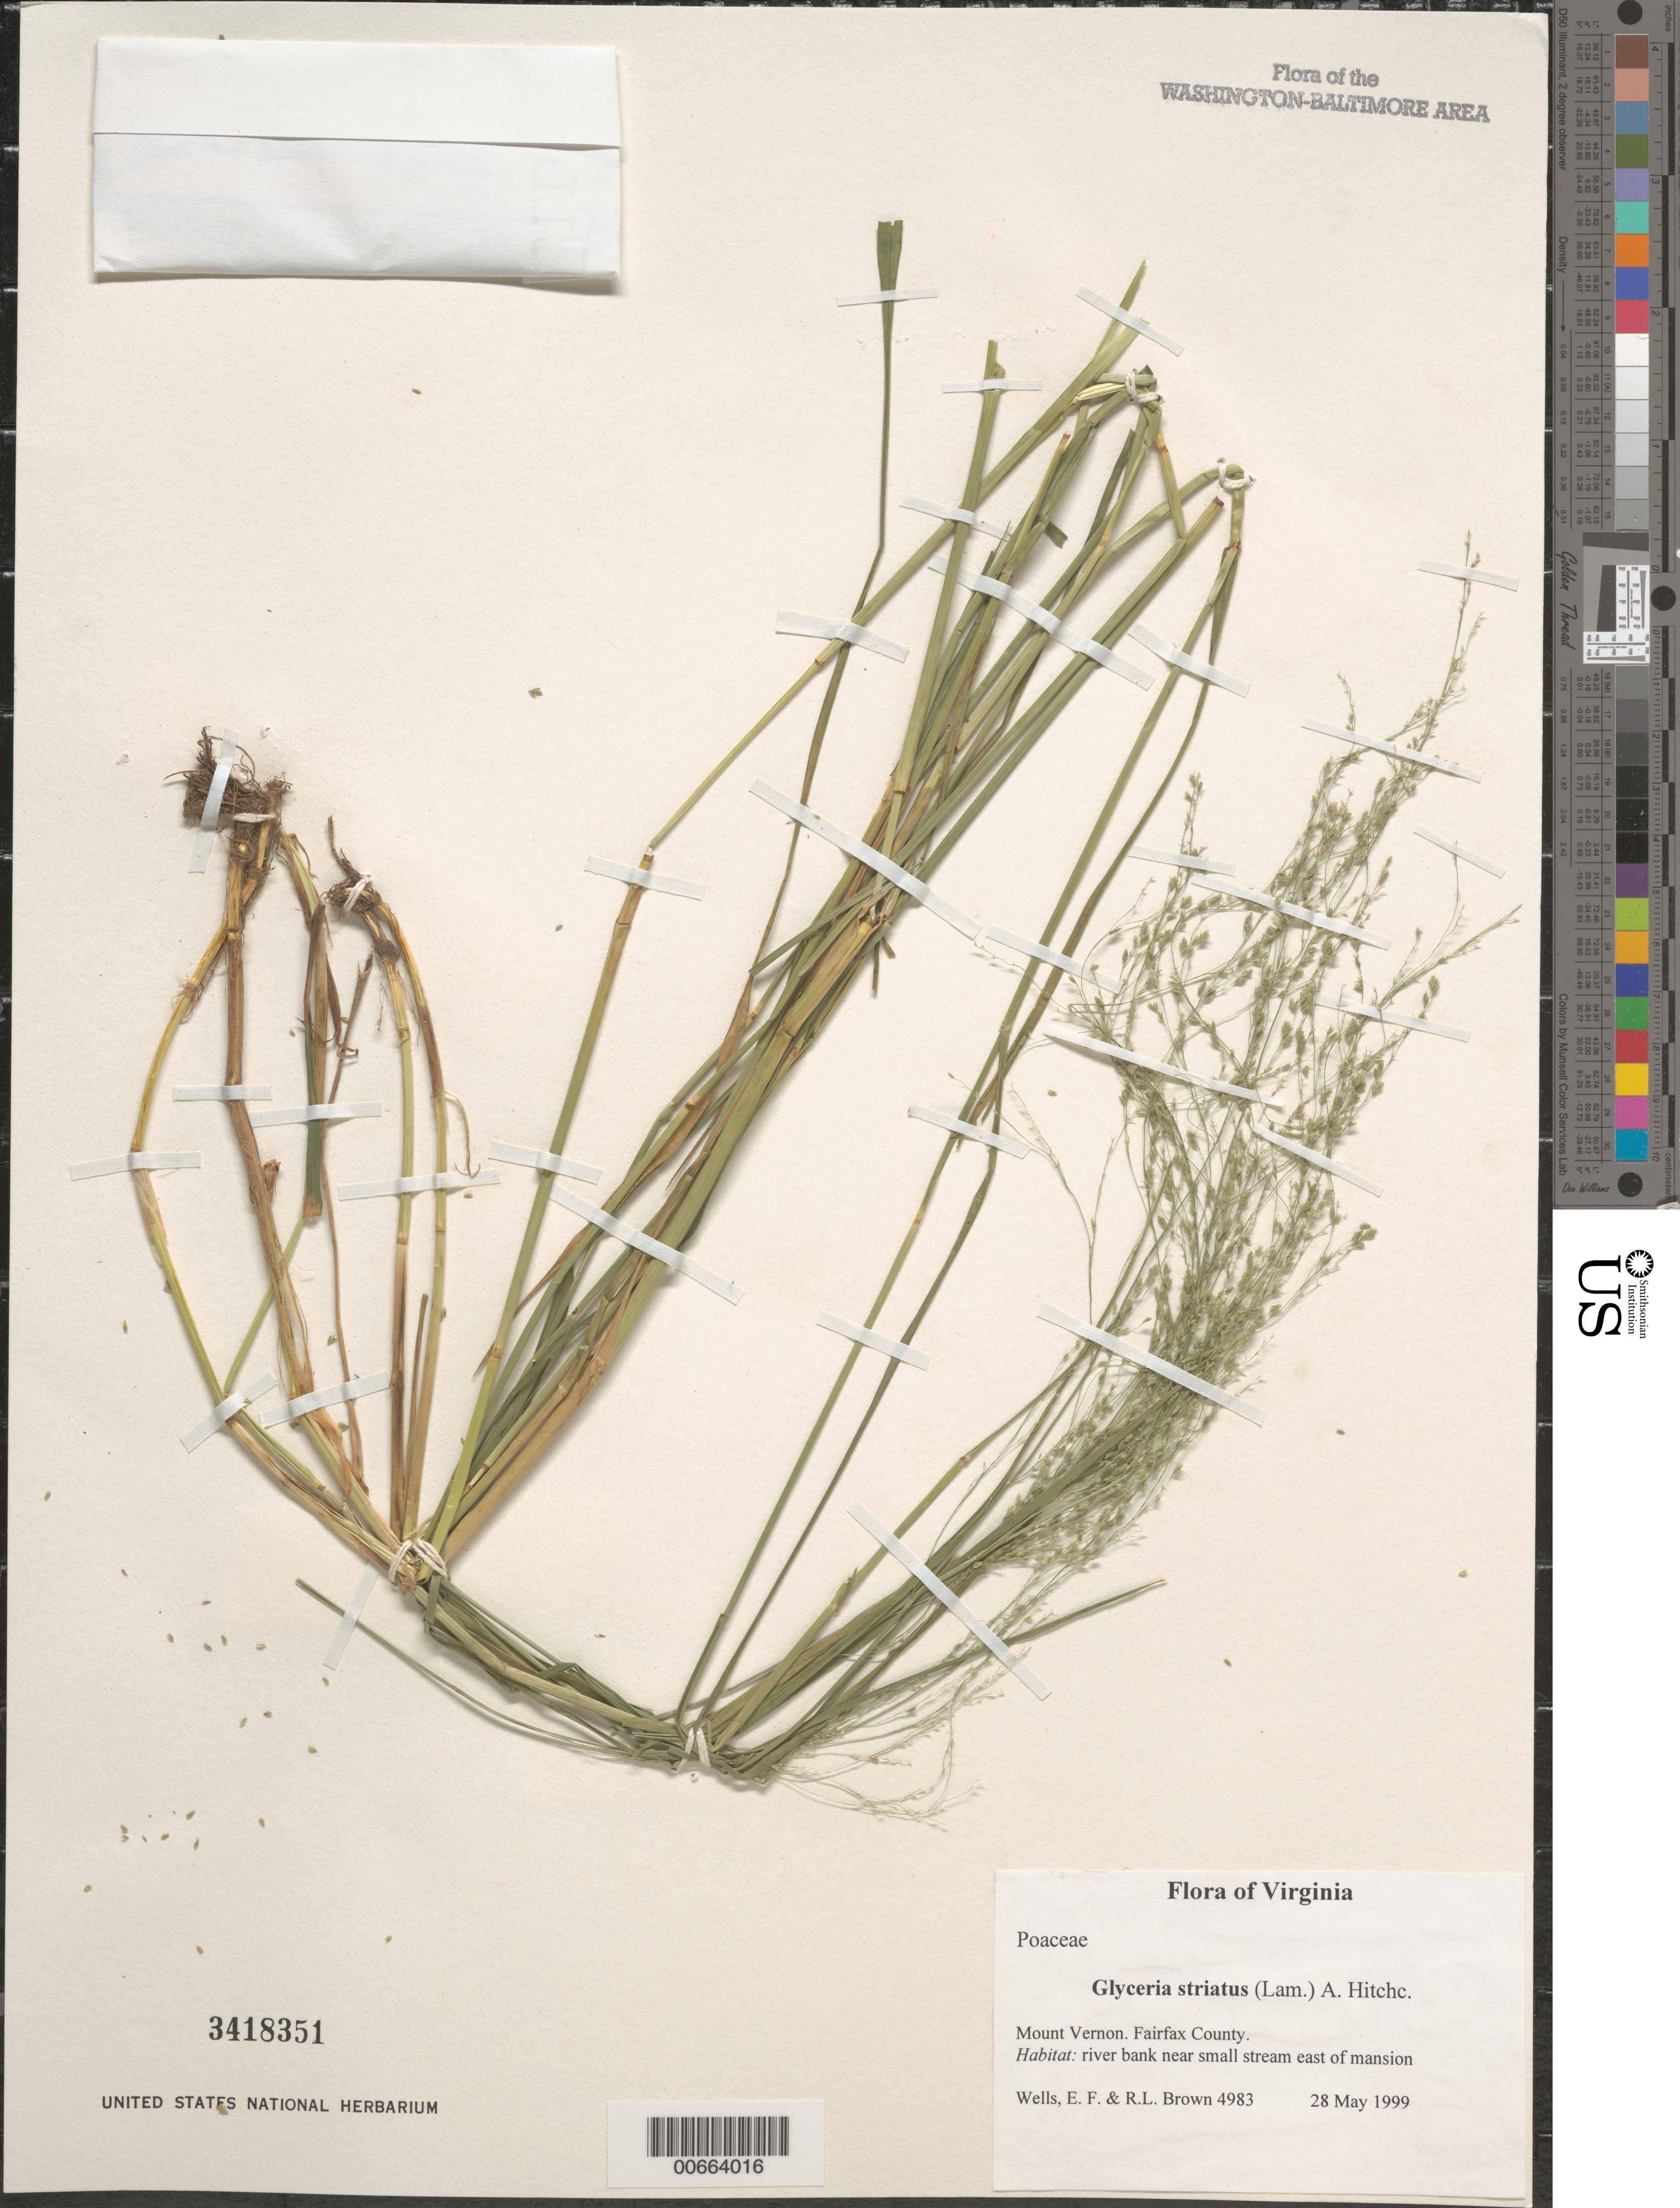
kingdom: Plantae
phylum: Tracheophyta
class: Liliopsida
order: Poales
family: Poaceae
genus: Glyceria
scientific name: Glyceria striata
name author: (Lam.) Hitchc.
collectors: E. F. Wells & R. L. Brown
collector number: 4983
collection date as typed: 28 May 1999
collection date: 1999-05-28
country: United States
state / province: Virginia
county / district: Fairfax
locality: Mount Vernon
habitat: river bank near small stream east of mansion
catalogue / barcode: US 3418351